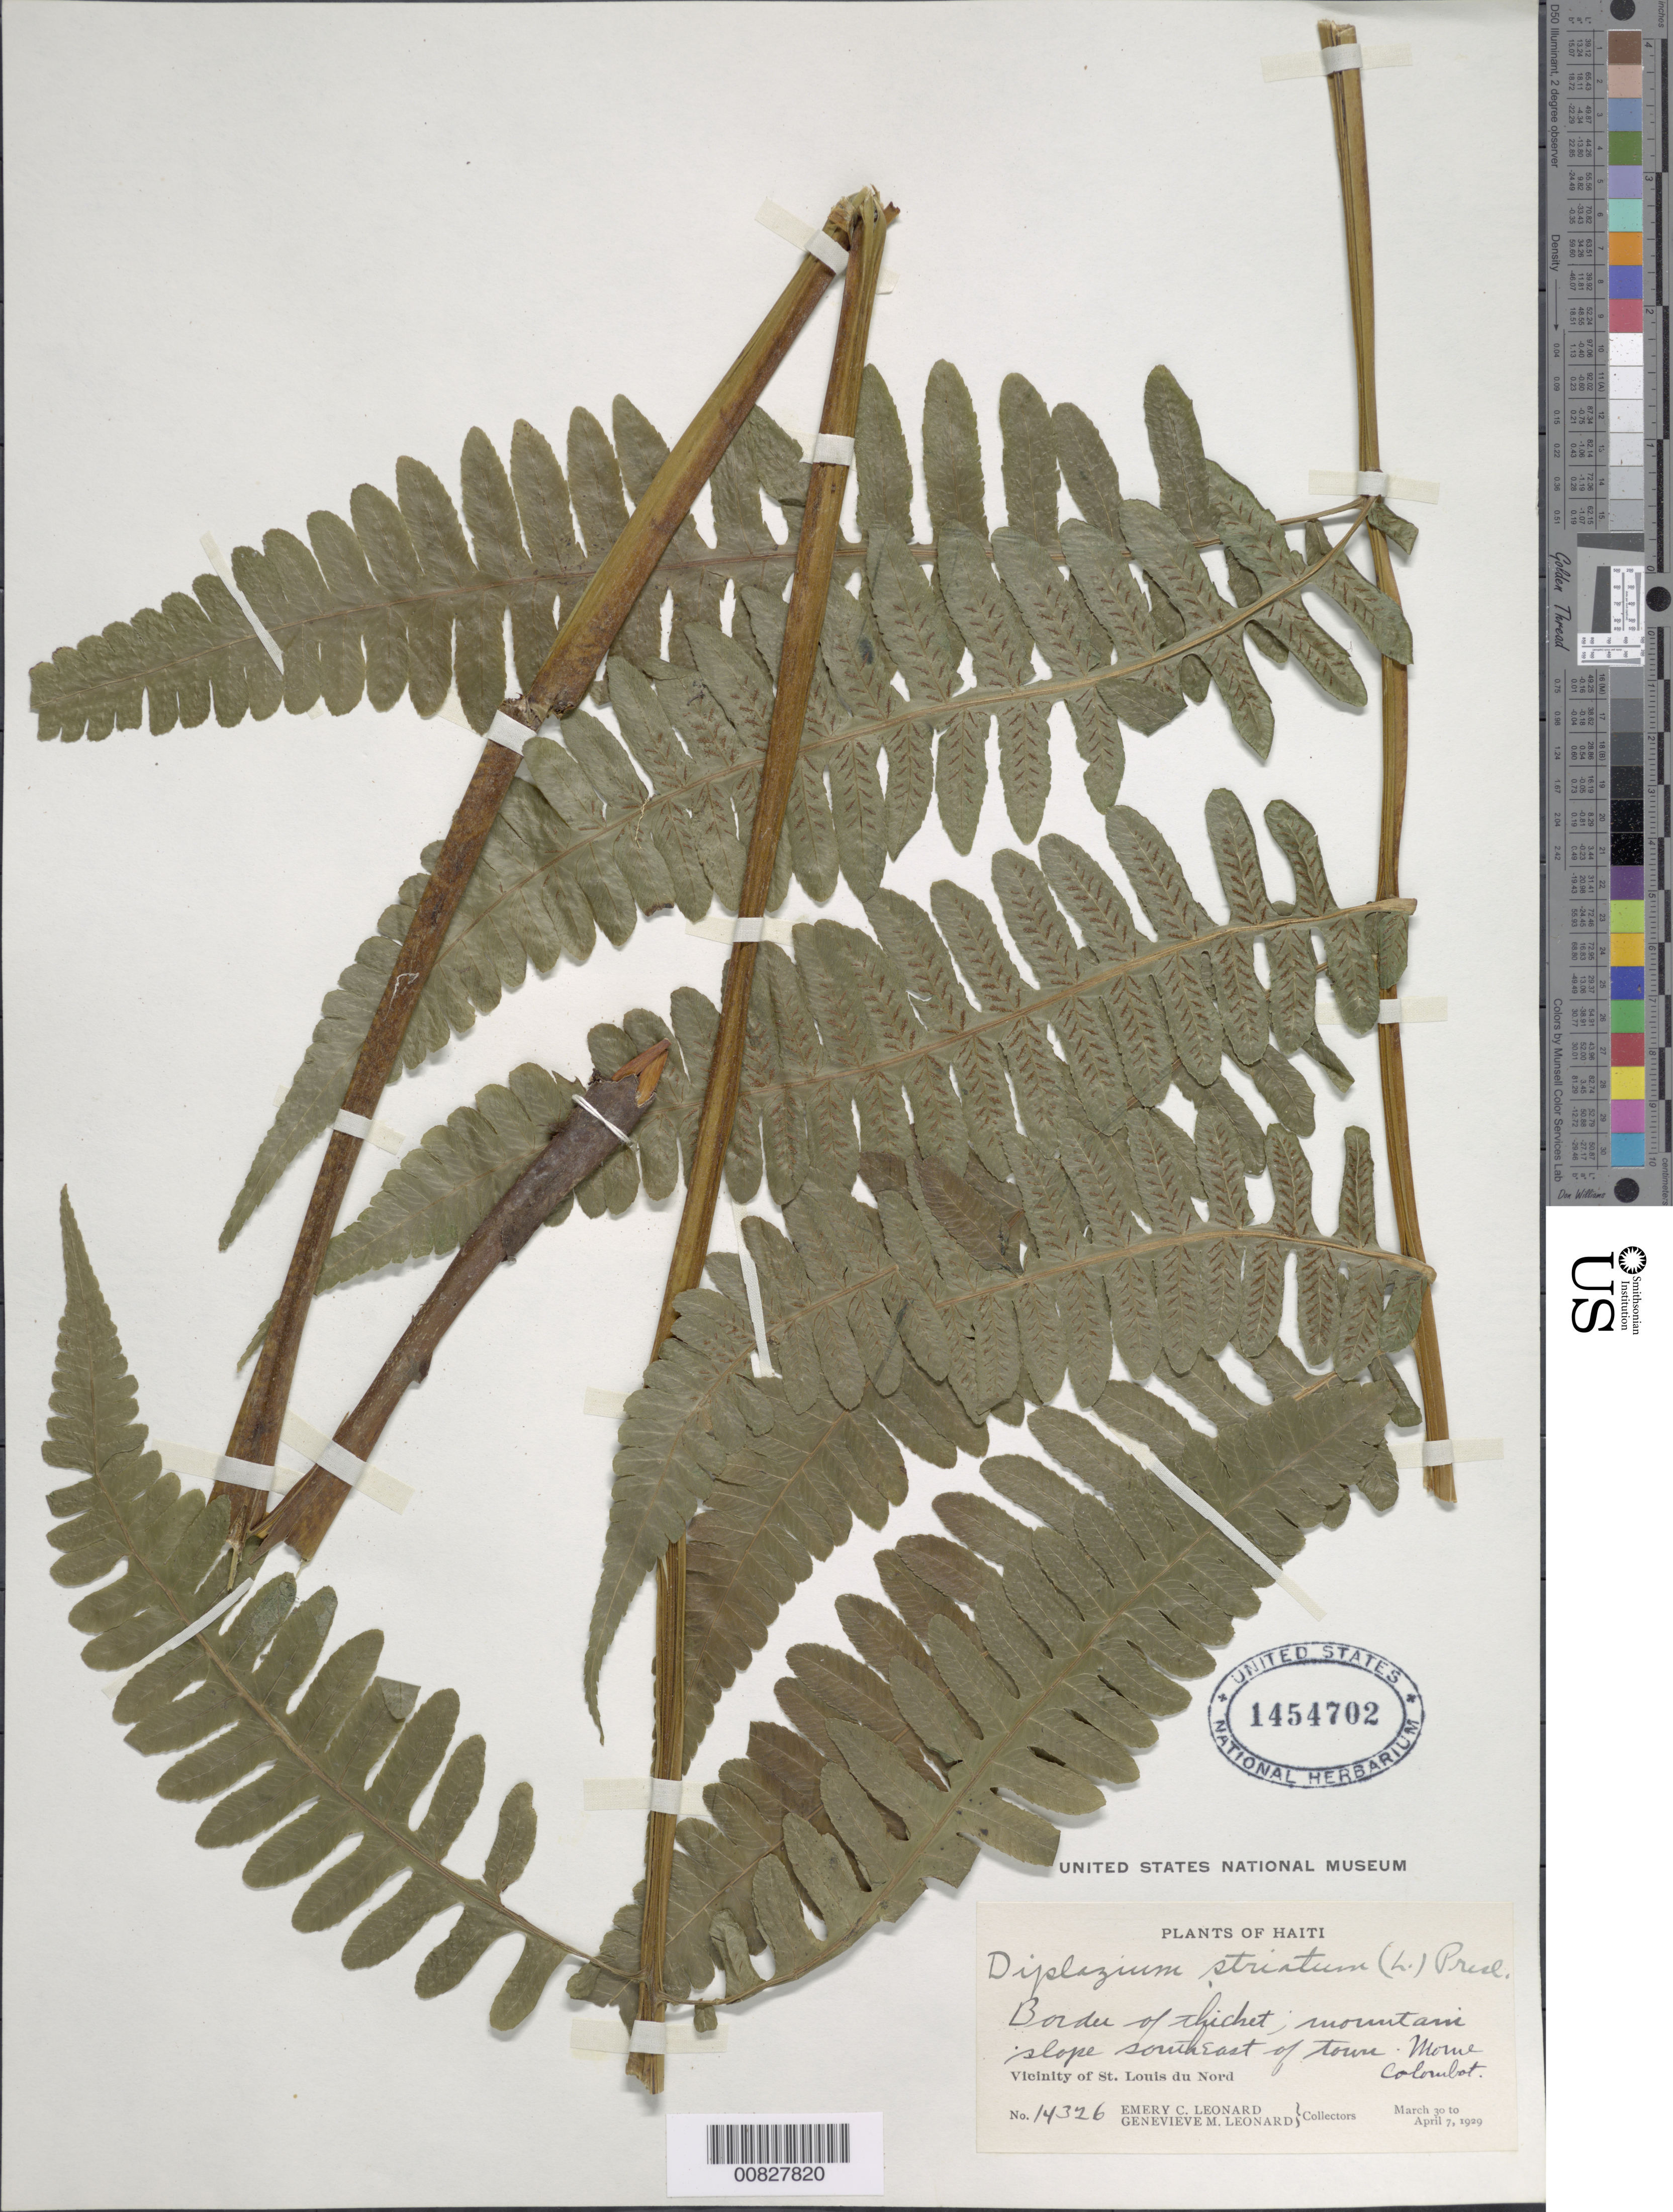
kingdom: Plantae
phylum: Tracheophyta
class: Polypodiopsida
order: Polypodiales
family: Athyriaceae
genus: Diplazium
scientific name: Diplazium striatum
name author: (L.) C. Presl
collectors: E. C. Leonard & G. M. Leonard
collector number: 14326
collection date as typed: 30 Mar 1929 to 07 Apr 1929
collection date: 1929-03-30/1929-04-07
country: Haiti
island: Hispaniola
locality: St. Louis du Nord, SE of town; Morne Chavary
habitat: Border of thicket; mountain slope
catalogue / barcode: US 1454702